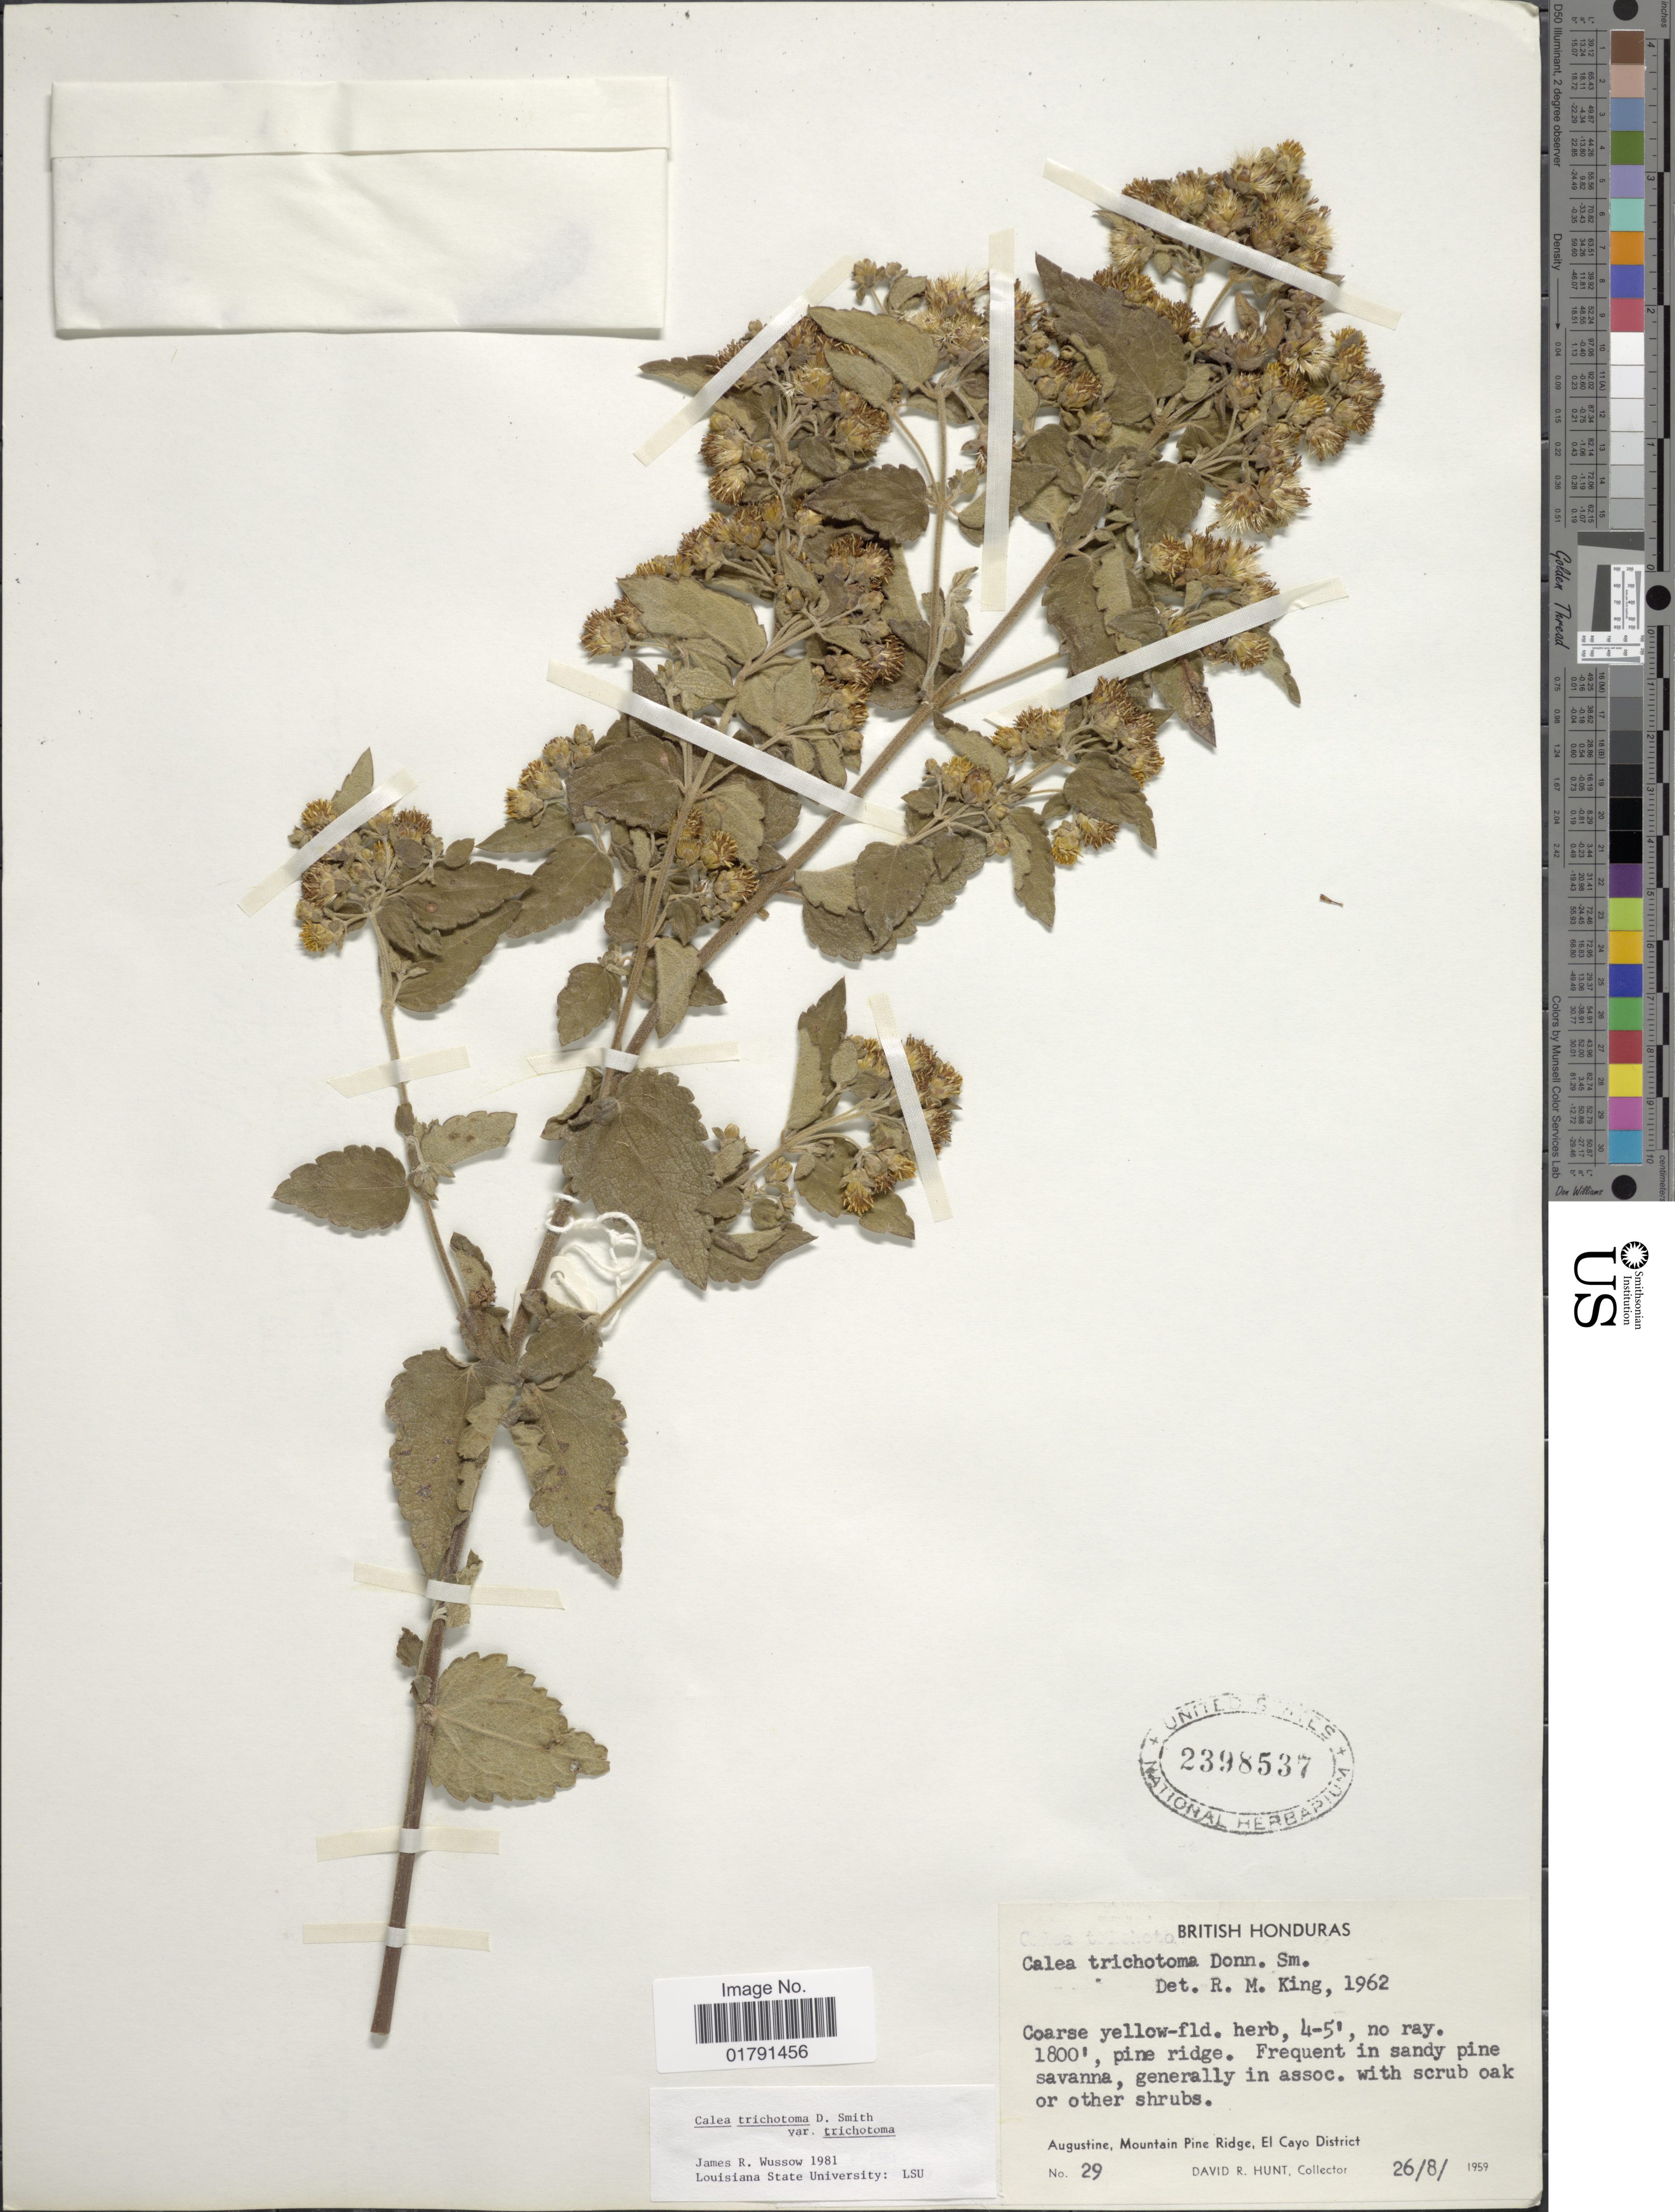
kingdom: Plantae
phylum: Tracheophyta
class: Magnoliopsida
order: Asterales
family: Asteraceae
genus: Calea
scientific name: Calea trichotoma var. trichotoma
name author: Donn. Sm.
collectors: D. R. Hunt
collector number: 29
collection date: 1959-08-26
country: Belize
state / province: Cayo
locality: British Honduras, Augustine, Mountain Pine Ridge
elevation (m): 549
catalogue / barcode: US 2398537